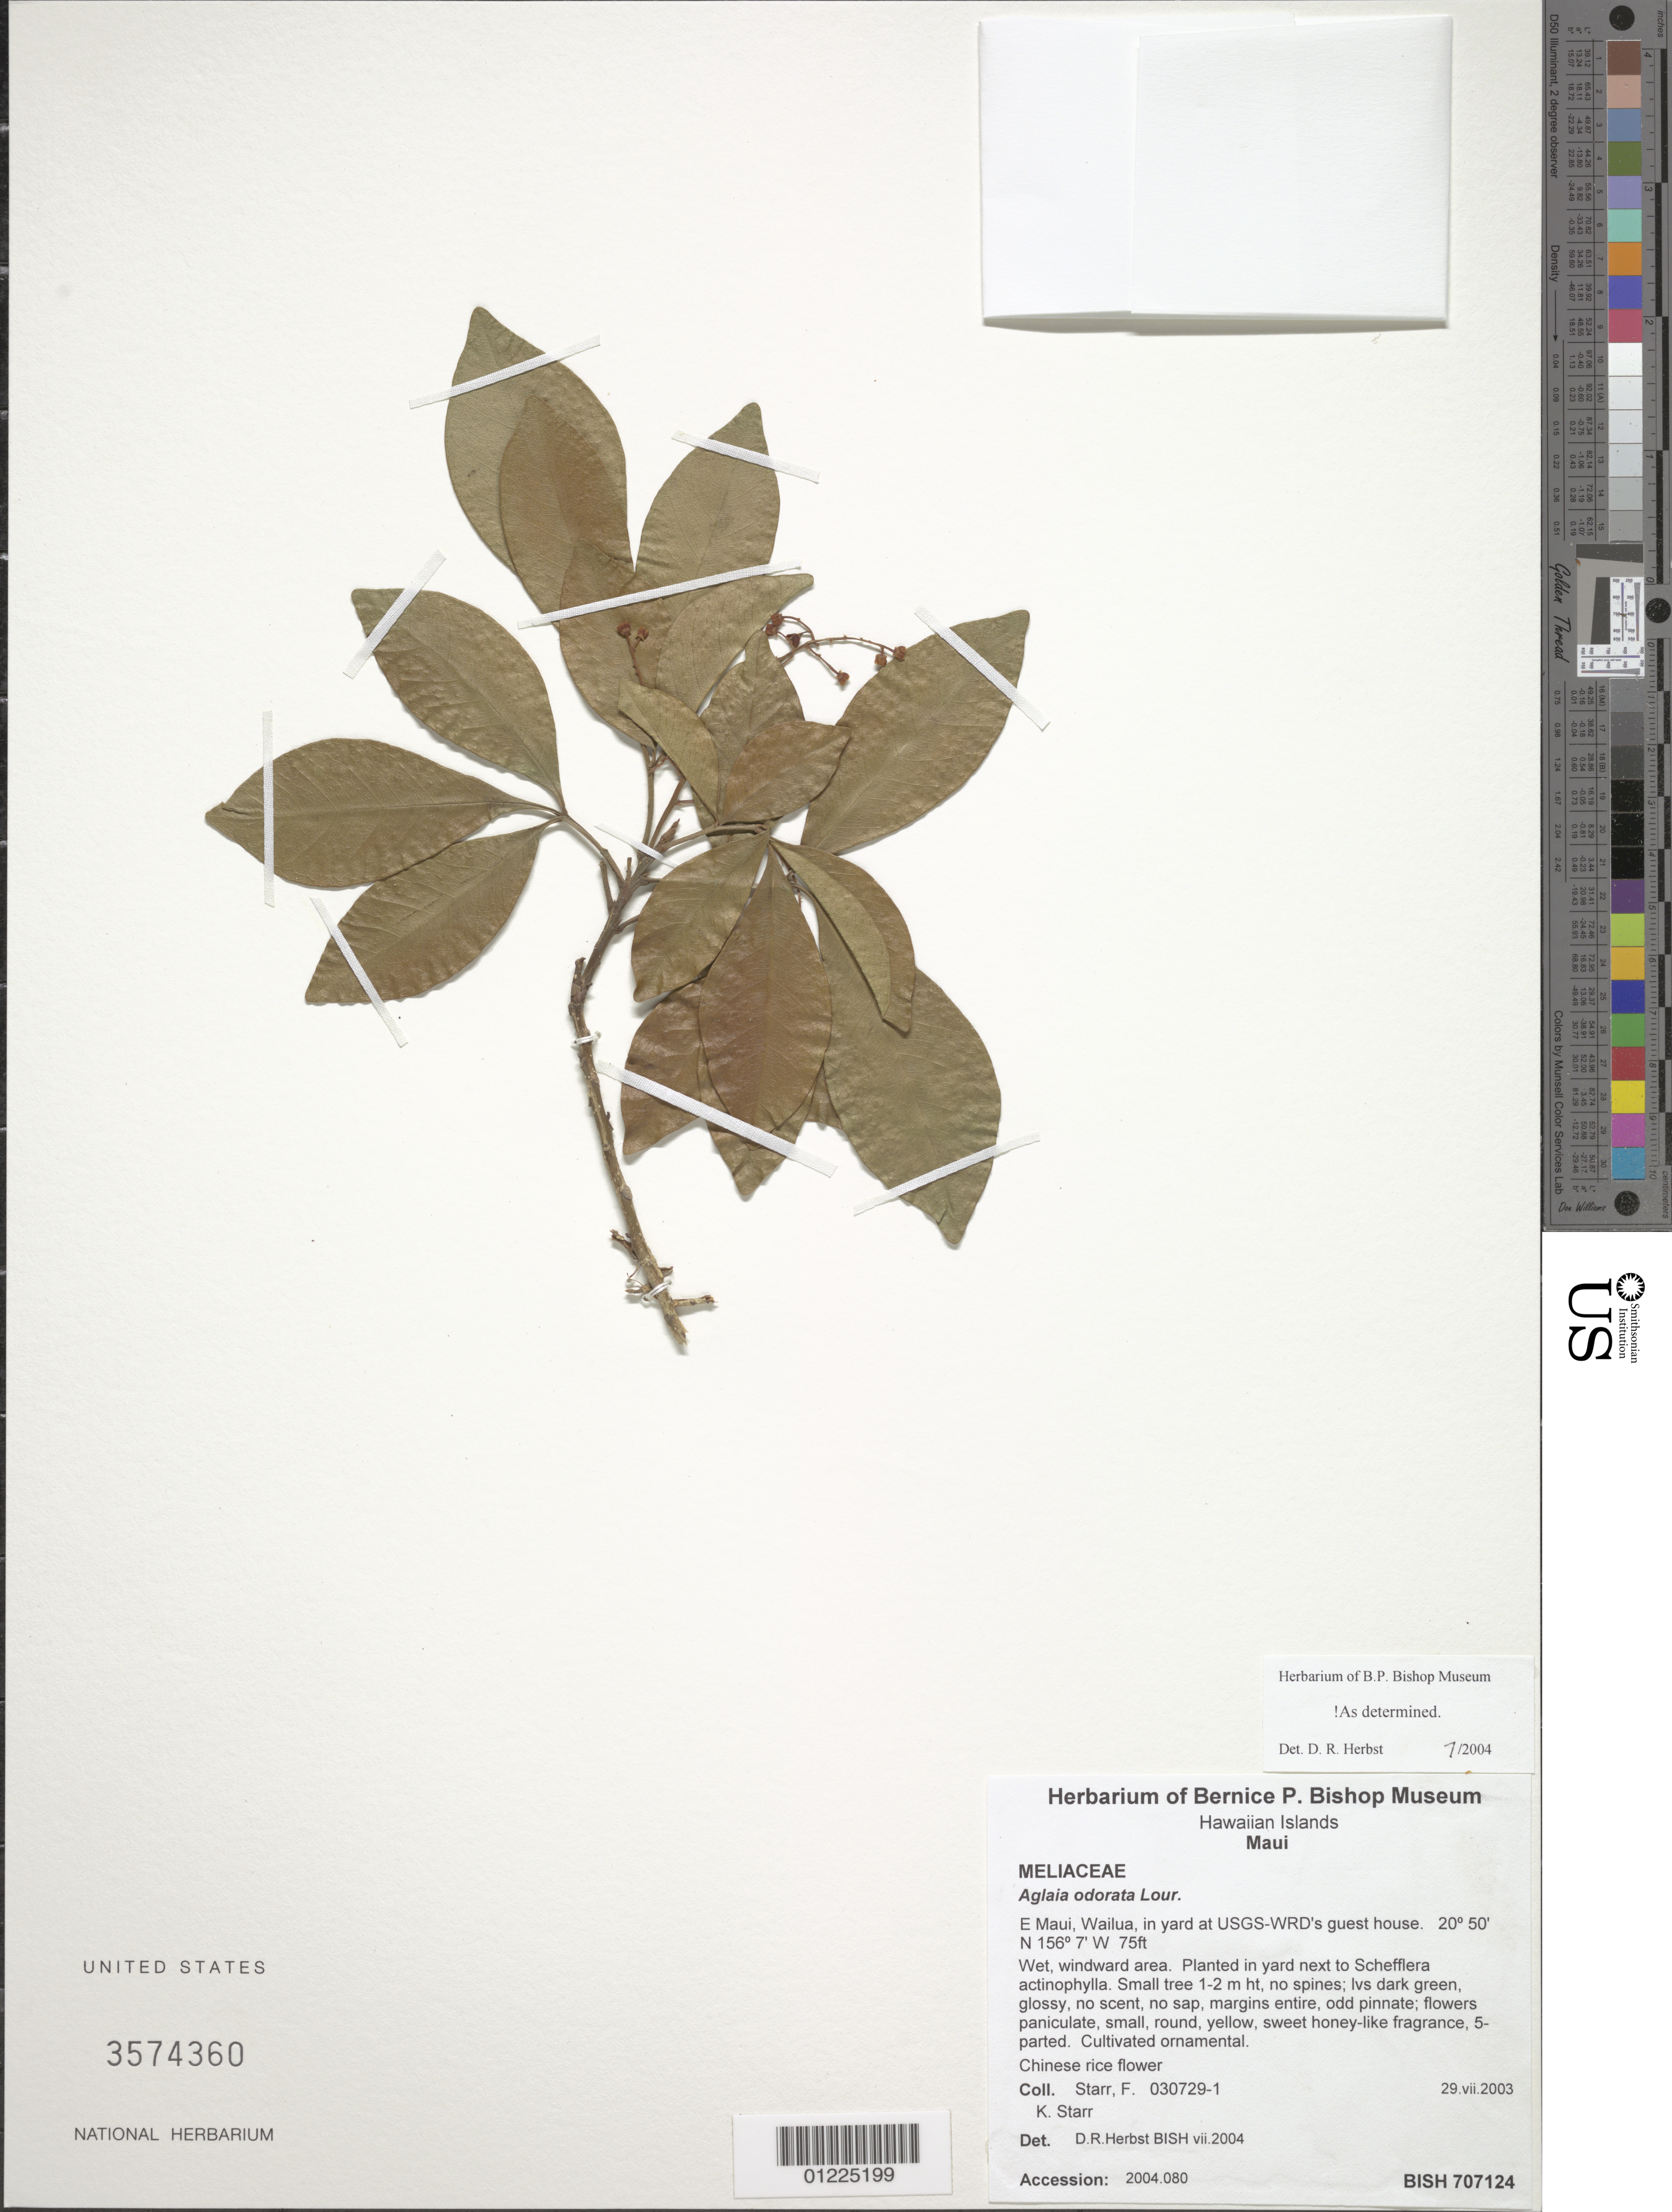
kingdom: Plantae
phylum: Tracheophyta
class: Magnoliopsida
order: Sapindales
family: Meliaceae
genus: Aglaia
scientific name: Aglaia odorata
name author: Lour.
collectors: F. Starr & K. Starr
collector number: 030729-1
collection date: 2003-07-29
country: United States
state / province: Hawaii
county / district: Maui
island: Maui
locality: E. Maui, in yard at USGS-WRD's guest house.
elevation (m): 23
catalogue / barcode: US 3574360